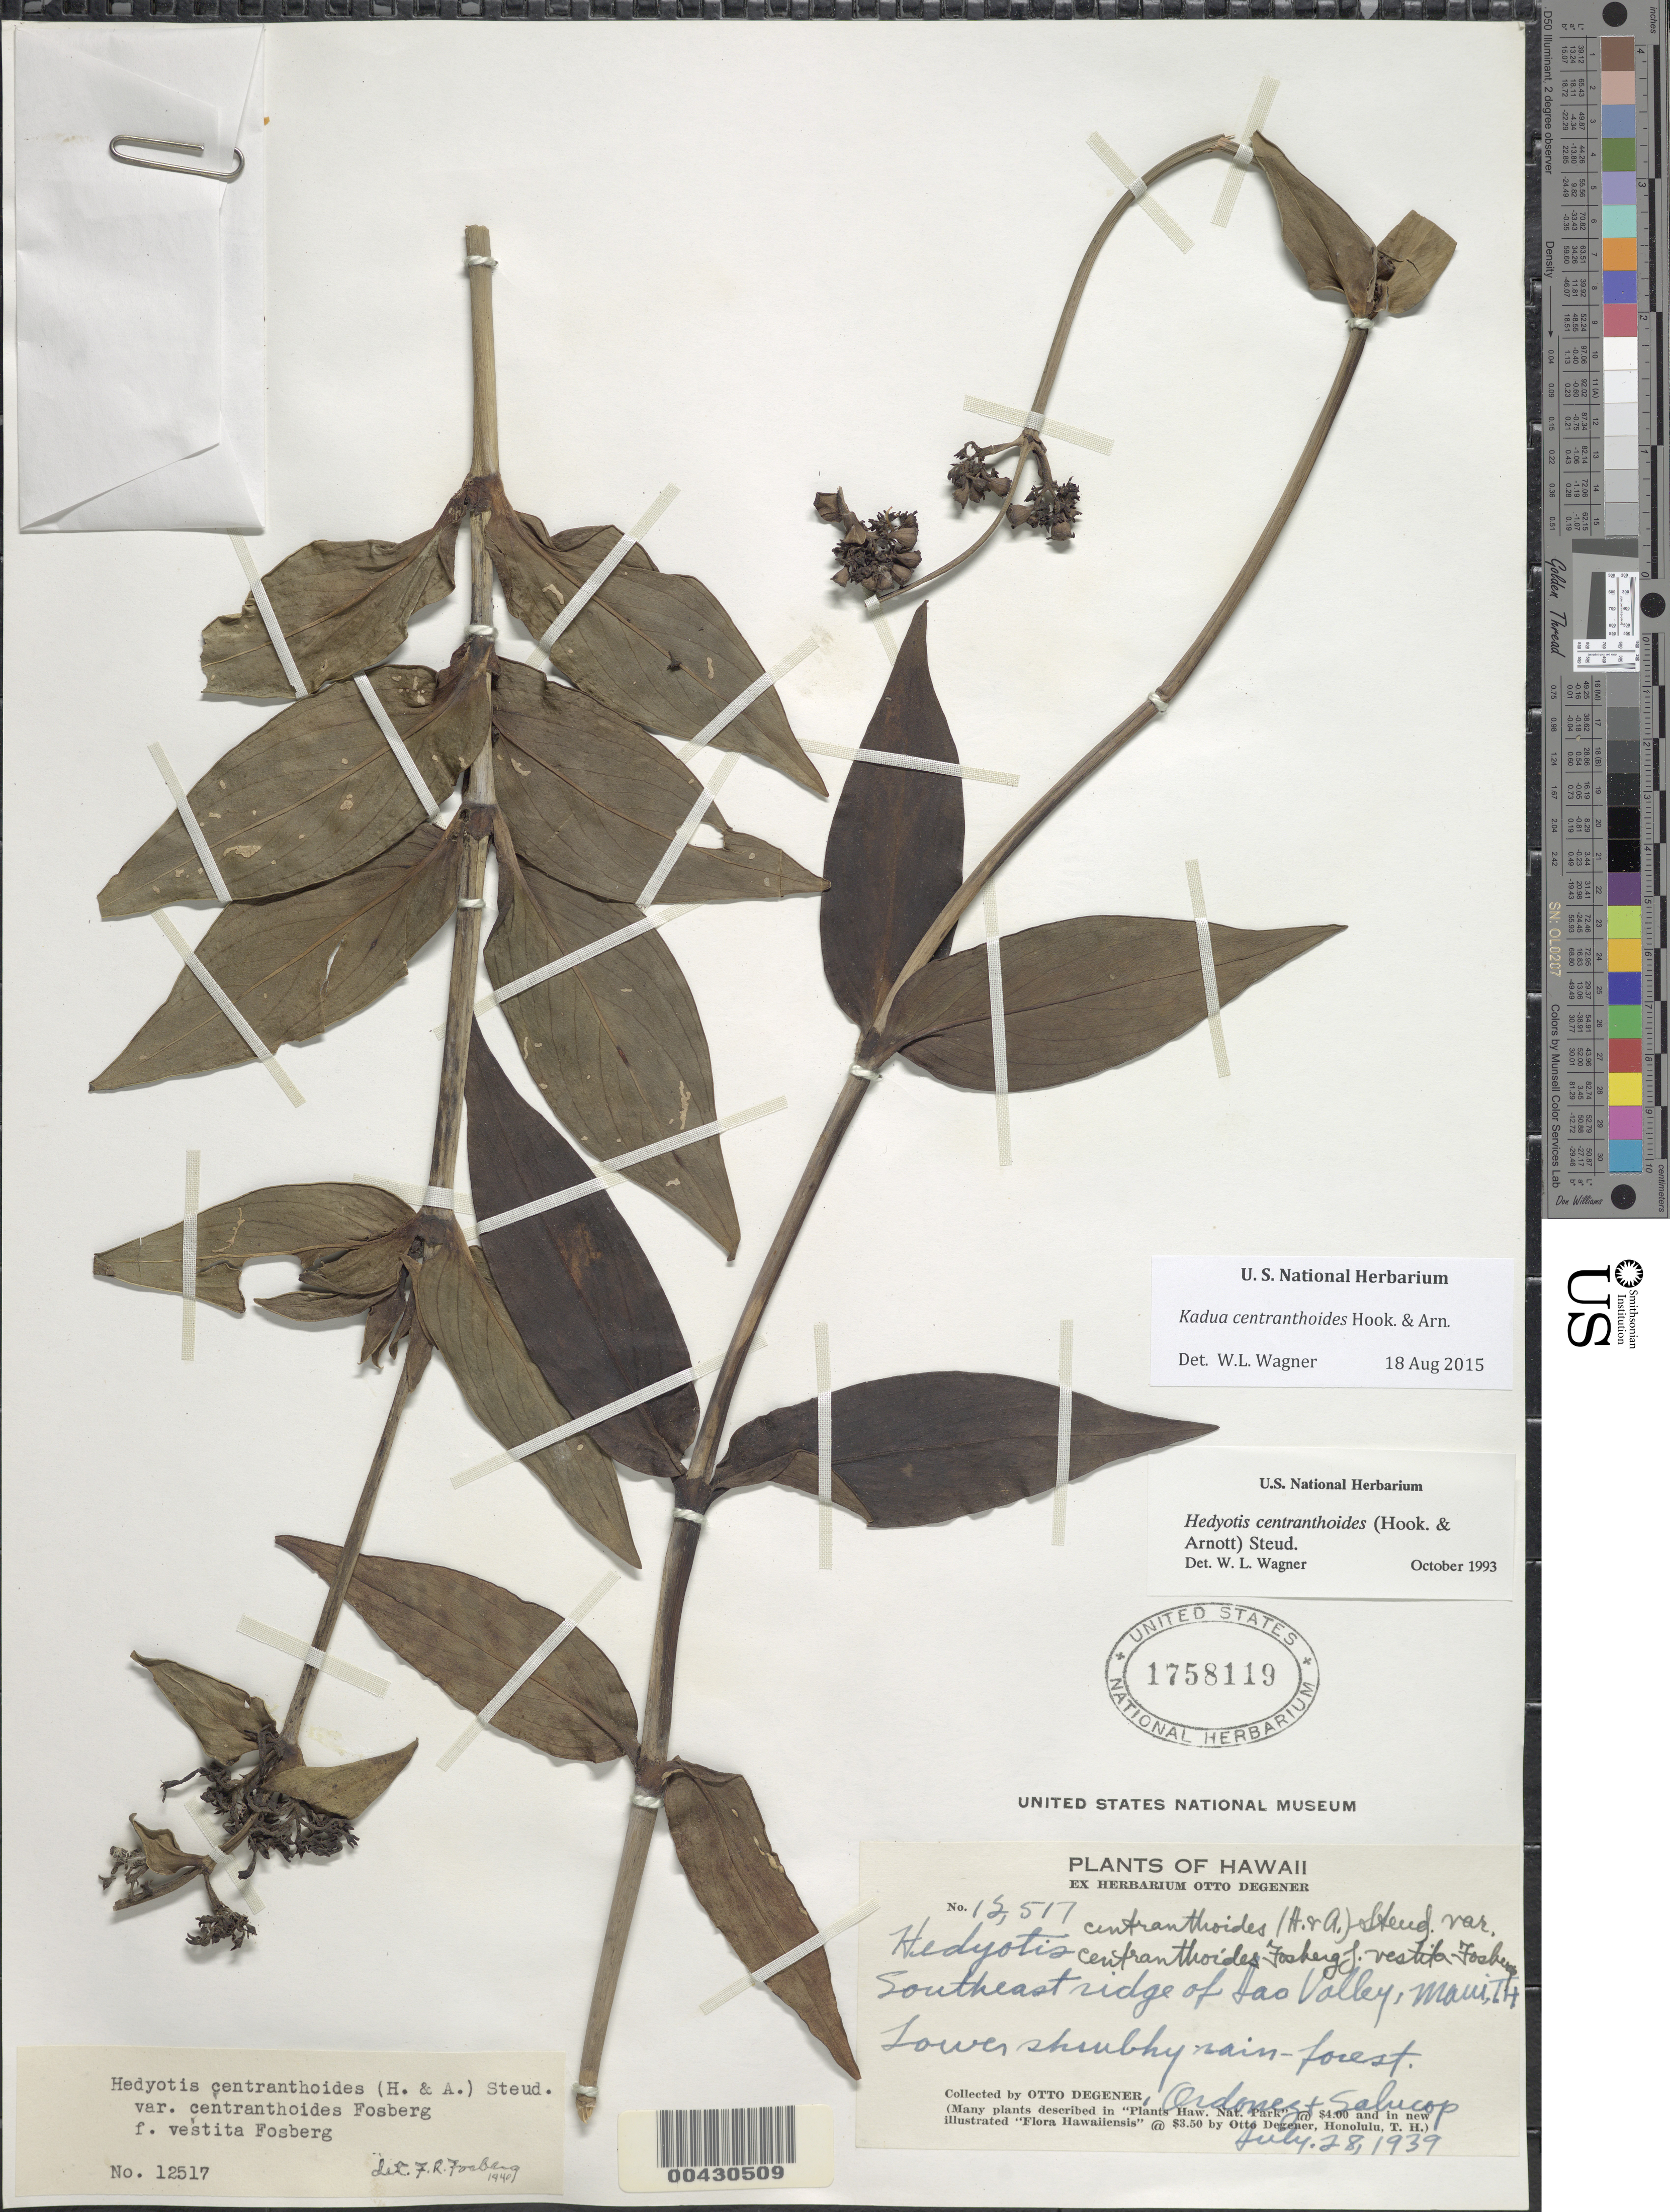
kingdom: Plantae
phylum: Tracheophyta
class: Magnoliopsida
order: Gentianales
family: Rubiaceae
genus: Kadua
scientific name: Kadua centranthoides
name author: Hook. & Arn.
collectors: O. Degener, Ordonez & -- Salucop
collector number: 12517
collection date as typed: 28 Jul 1939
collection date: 1939-07-28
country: United States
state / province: Hawaii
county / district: Maui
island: Maui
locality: SE ridge of Iao Valley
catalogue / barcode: US 1758119